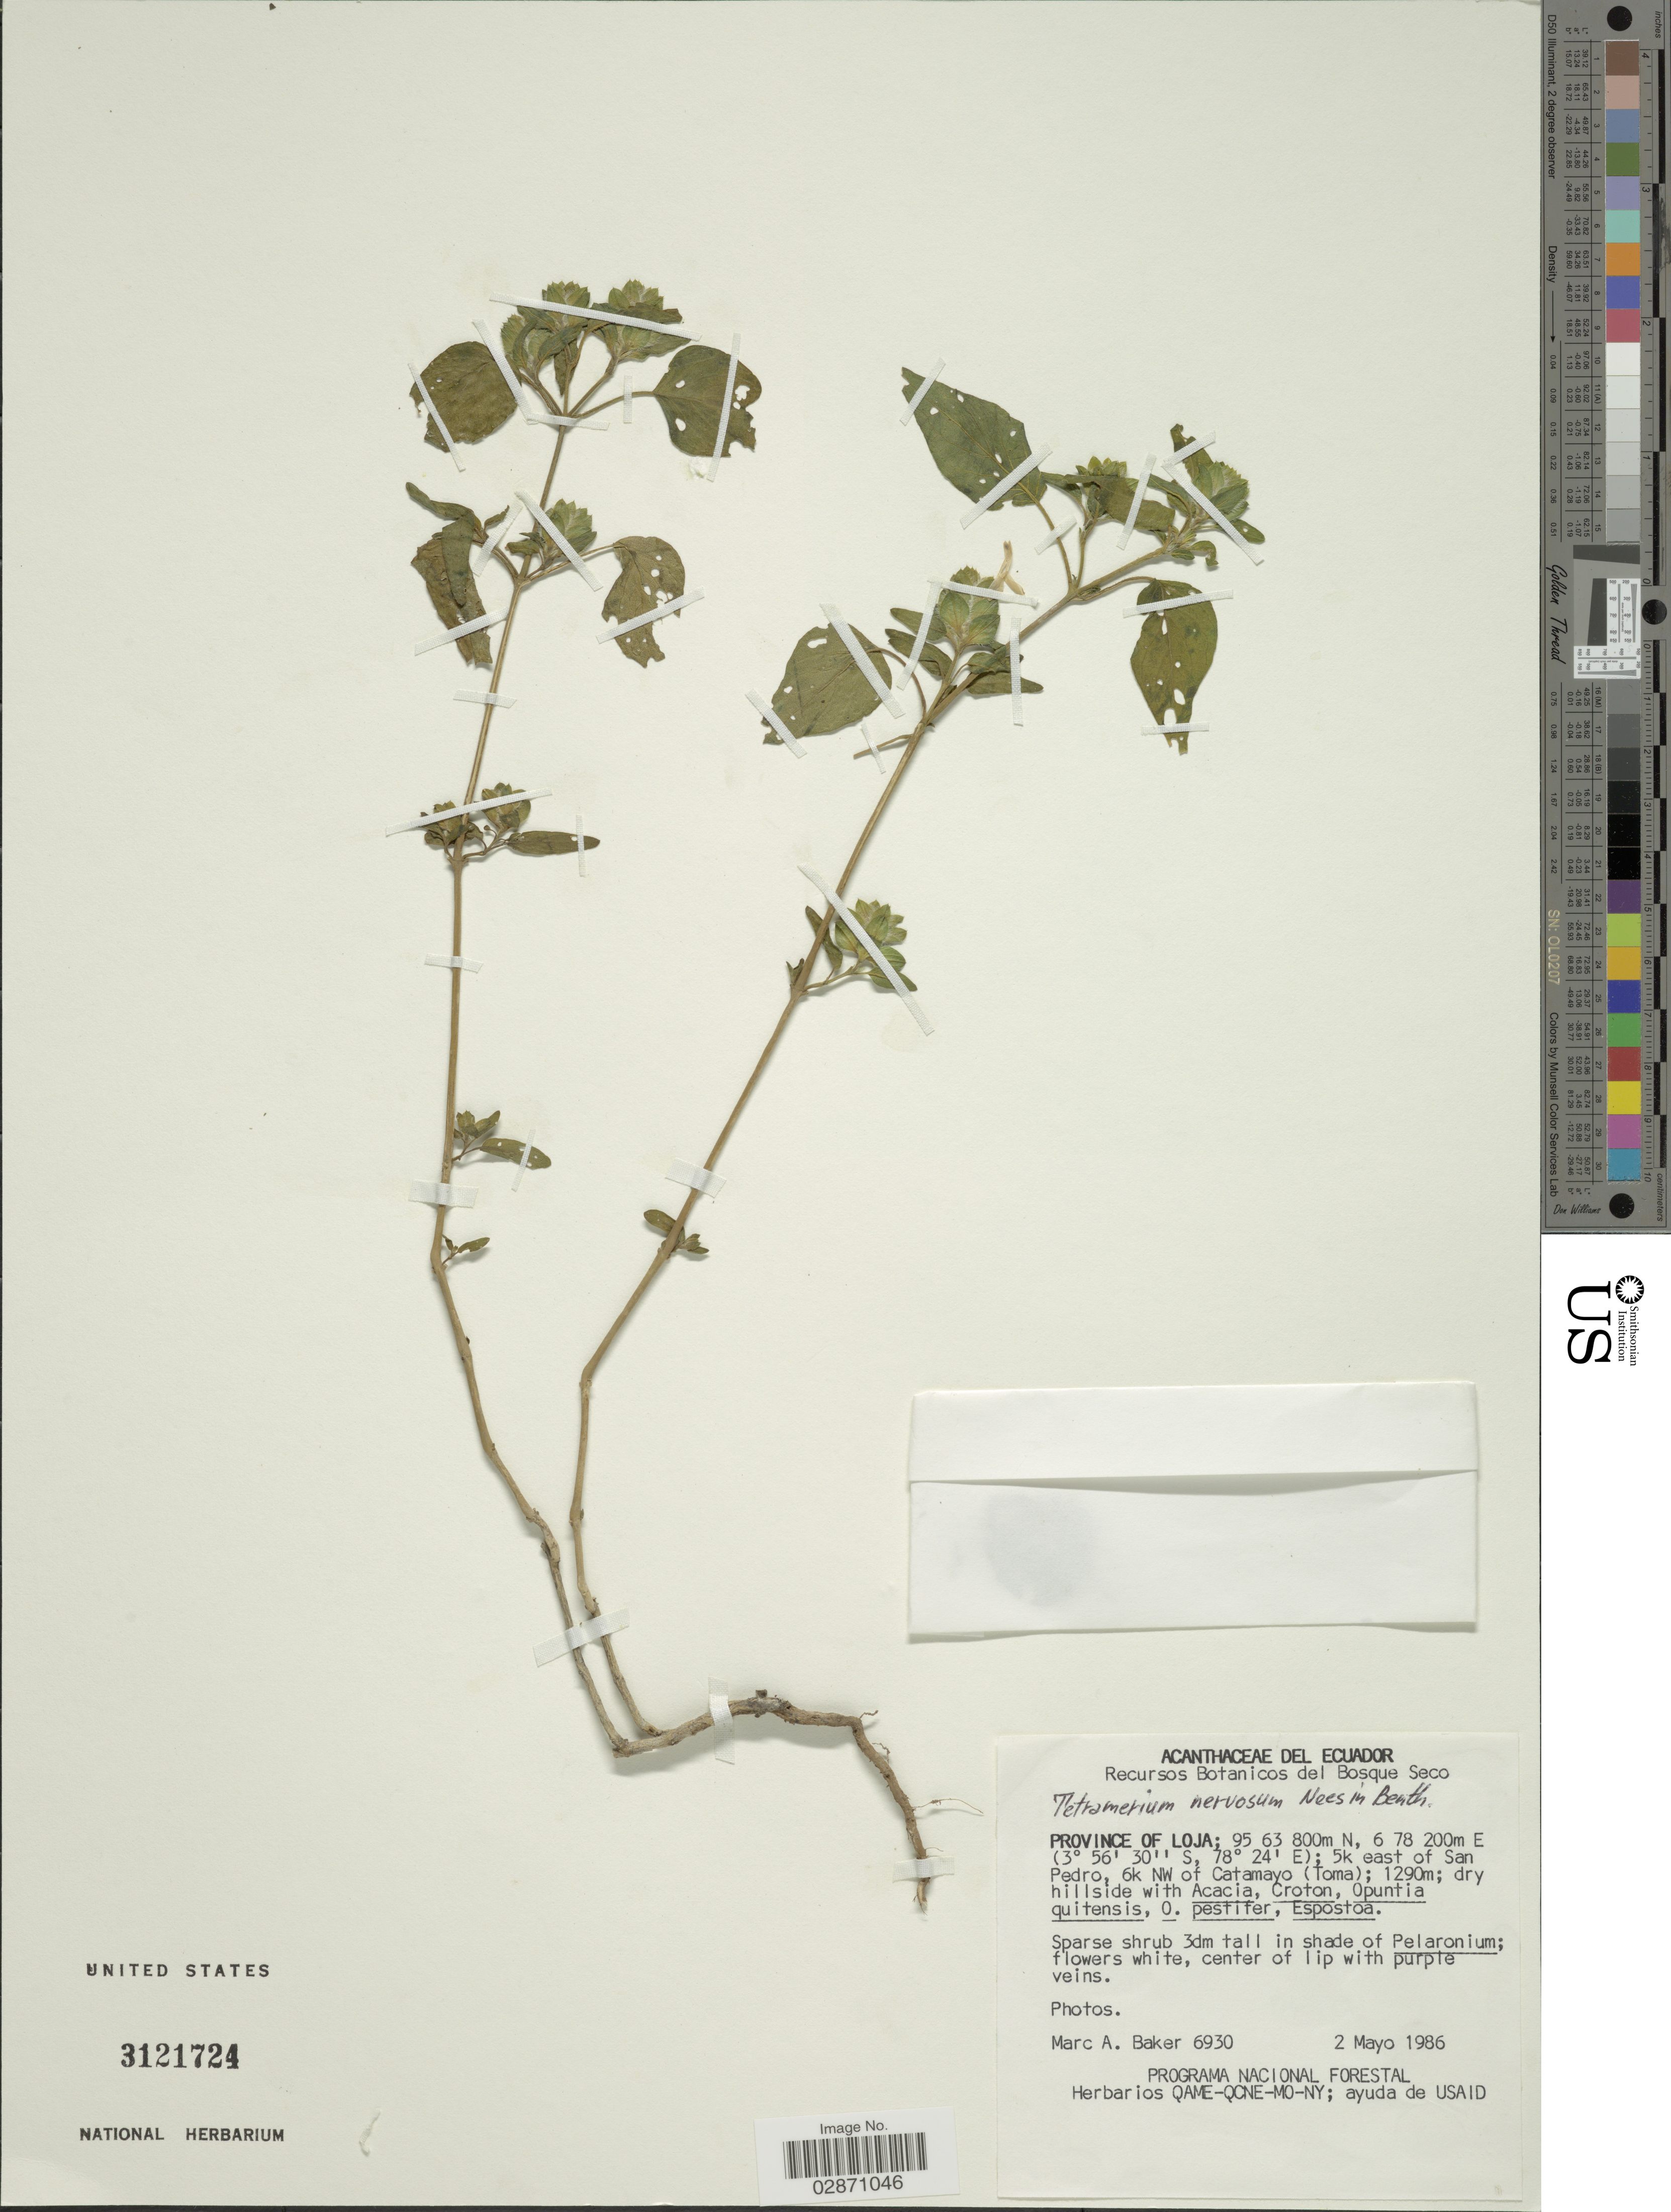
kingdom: Plantae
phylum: Tracheophyta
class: Magnoliopsida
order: Lamiales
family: Acanthaceae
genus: Tetramerium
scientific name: Tetramerium nervosum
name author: Nees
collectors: M. A. Baker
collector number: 6930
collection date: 1986-05-02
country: Ecuador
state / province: Loja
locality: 5k east of San Pedro, 6k NW of Catamayo (Toma).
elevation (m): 1290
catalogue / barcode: US 3121724